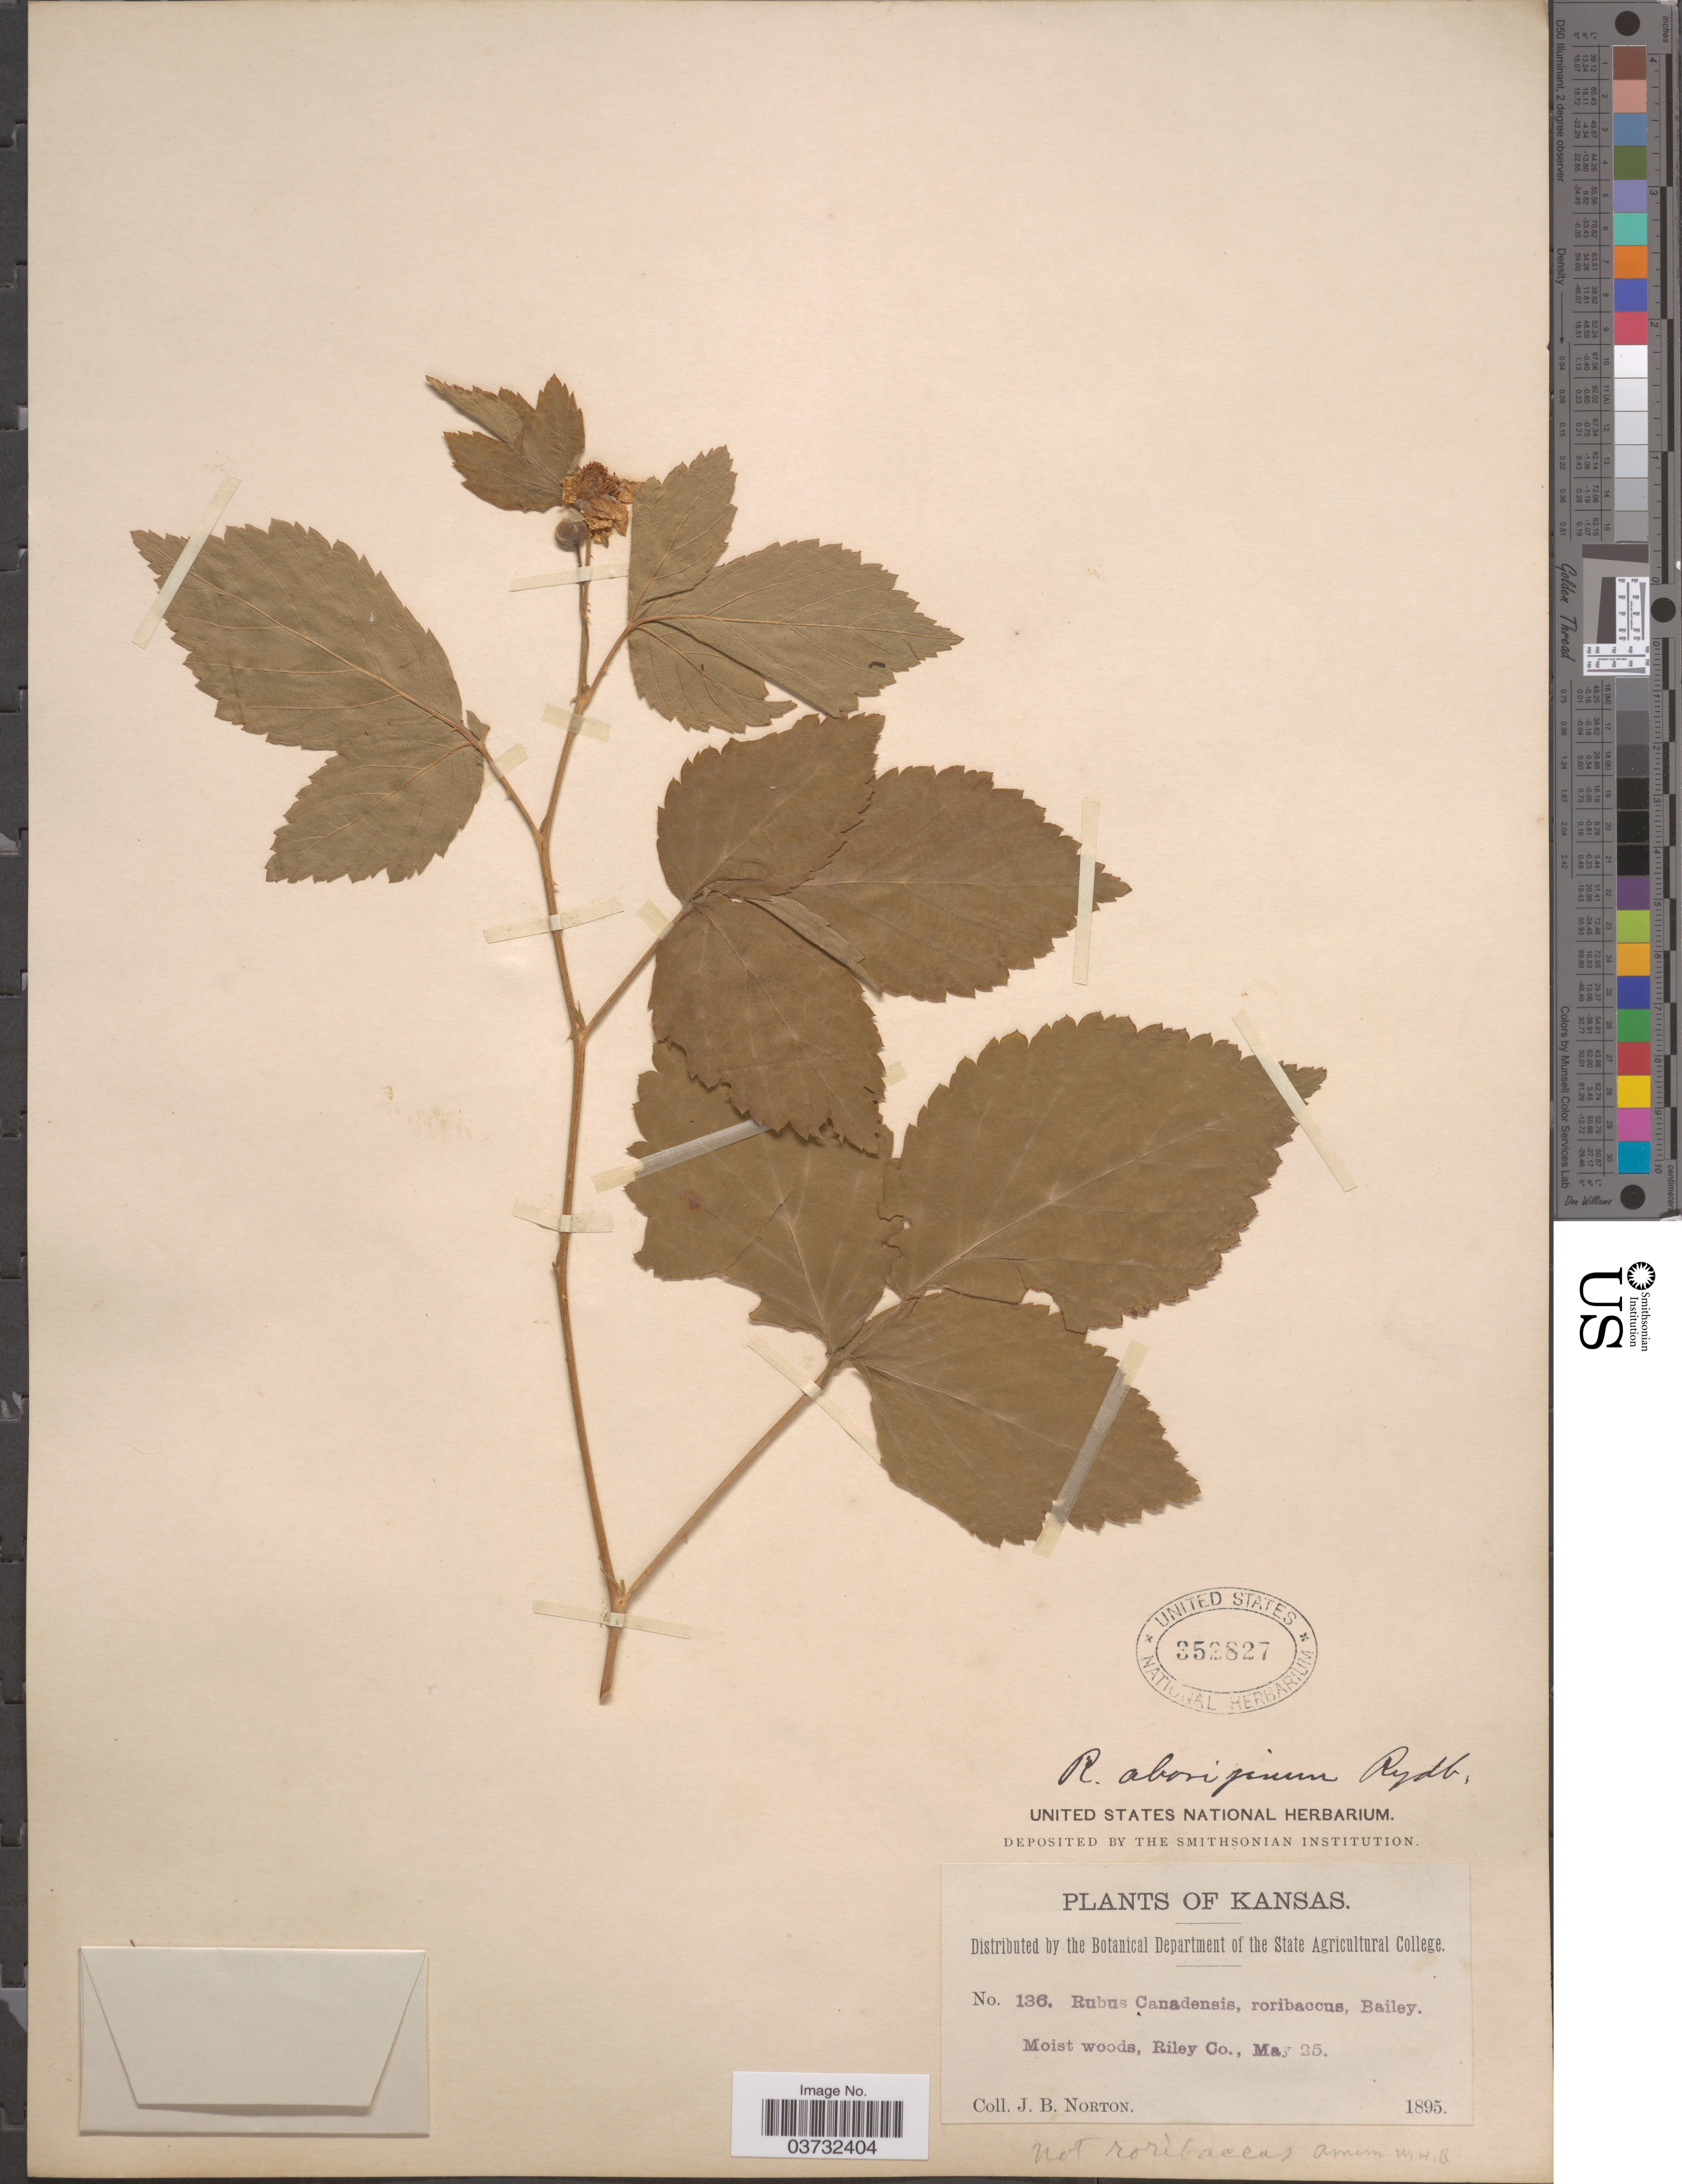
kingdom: Plantae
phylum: Tracheophyta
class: Magnoliopsida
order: Rosales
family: Rosaceae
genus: Rubus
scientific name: Rubus villosus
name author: Thunb.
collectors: J. B. Norton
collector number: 136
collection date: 1895-05-25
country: United States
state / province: Kansas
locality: Riley Co.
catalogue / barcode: US 352827